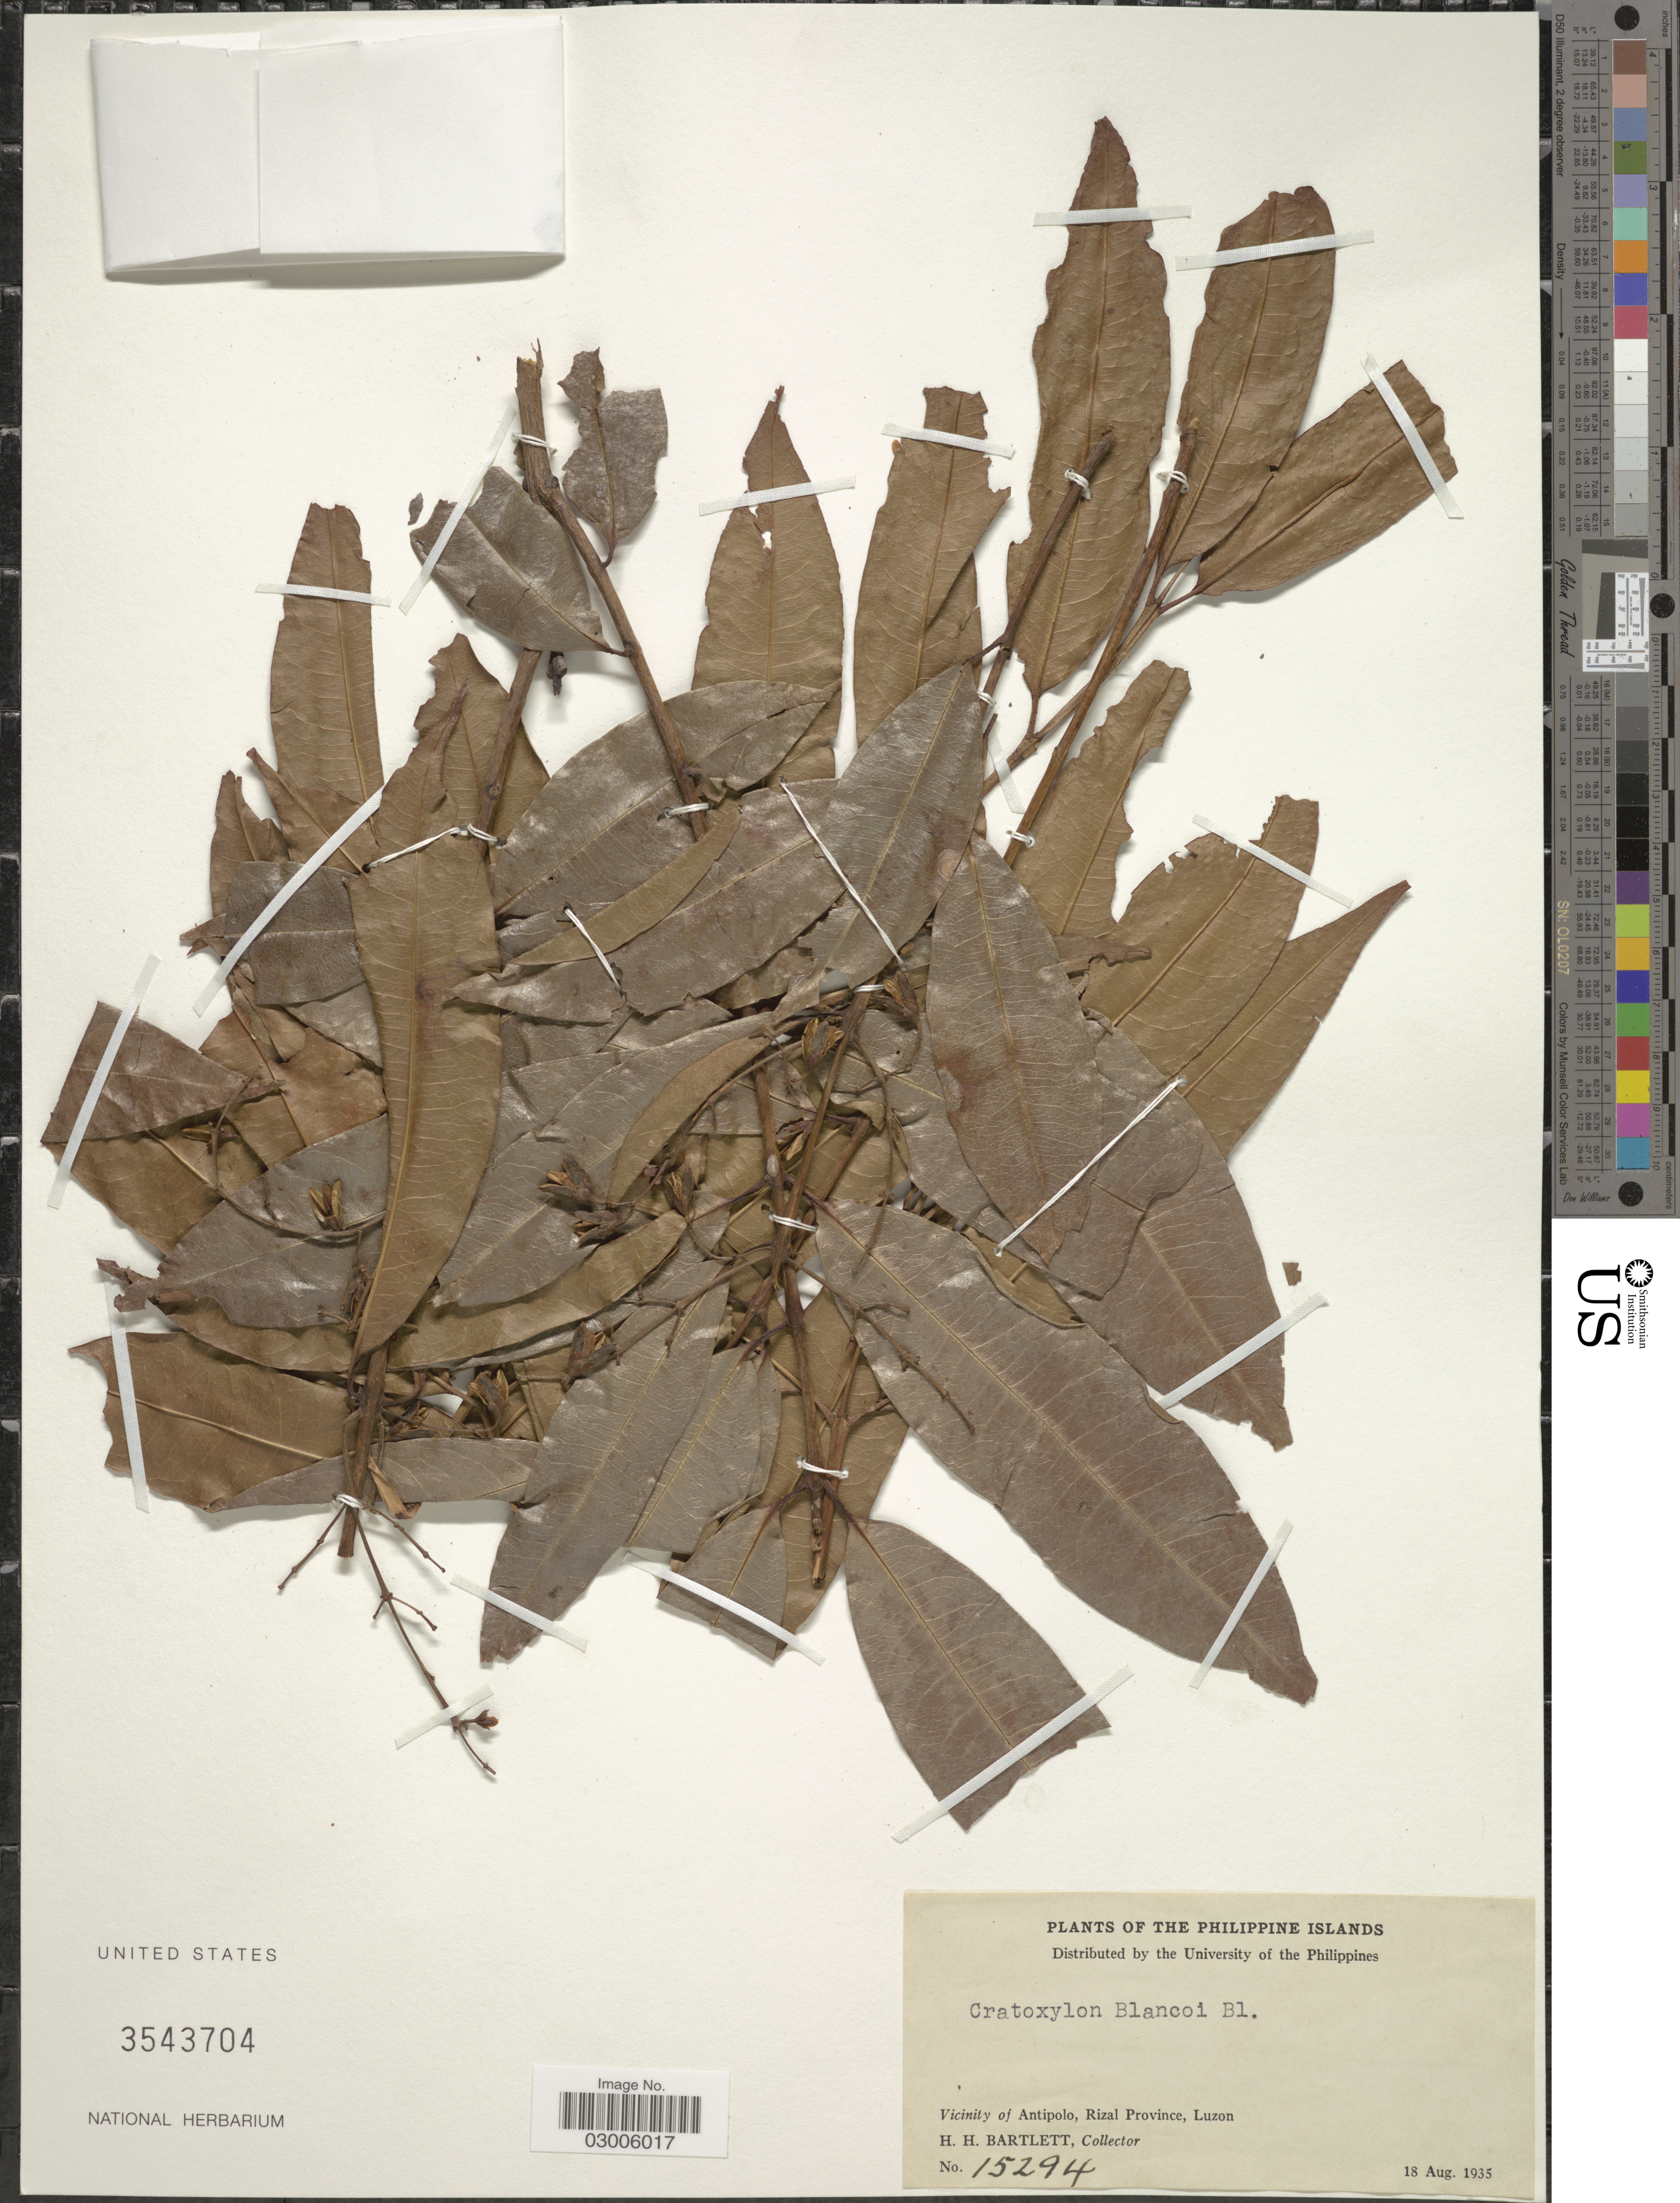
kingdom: Plantae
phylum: Tracheophyta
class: Magnoliopsida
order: Malpighiales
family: Hypericaceae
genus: Cratoxylum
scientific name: Cratoxylum blancoi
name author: Blume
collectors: H. H. Bartlett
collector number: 15294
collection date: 1935-08-18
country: Philippines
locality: Philippine Islands. Vicinity of Antipolo, Rizal Province, Luzon.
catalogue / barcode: US 3543704